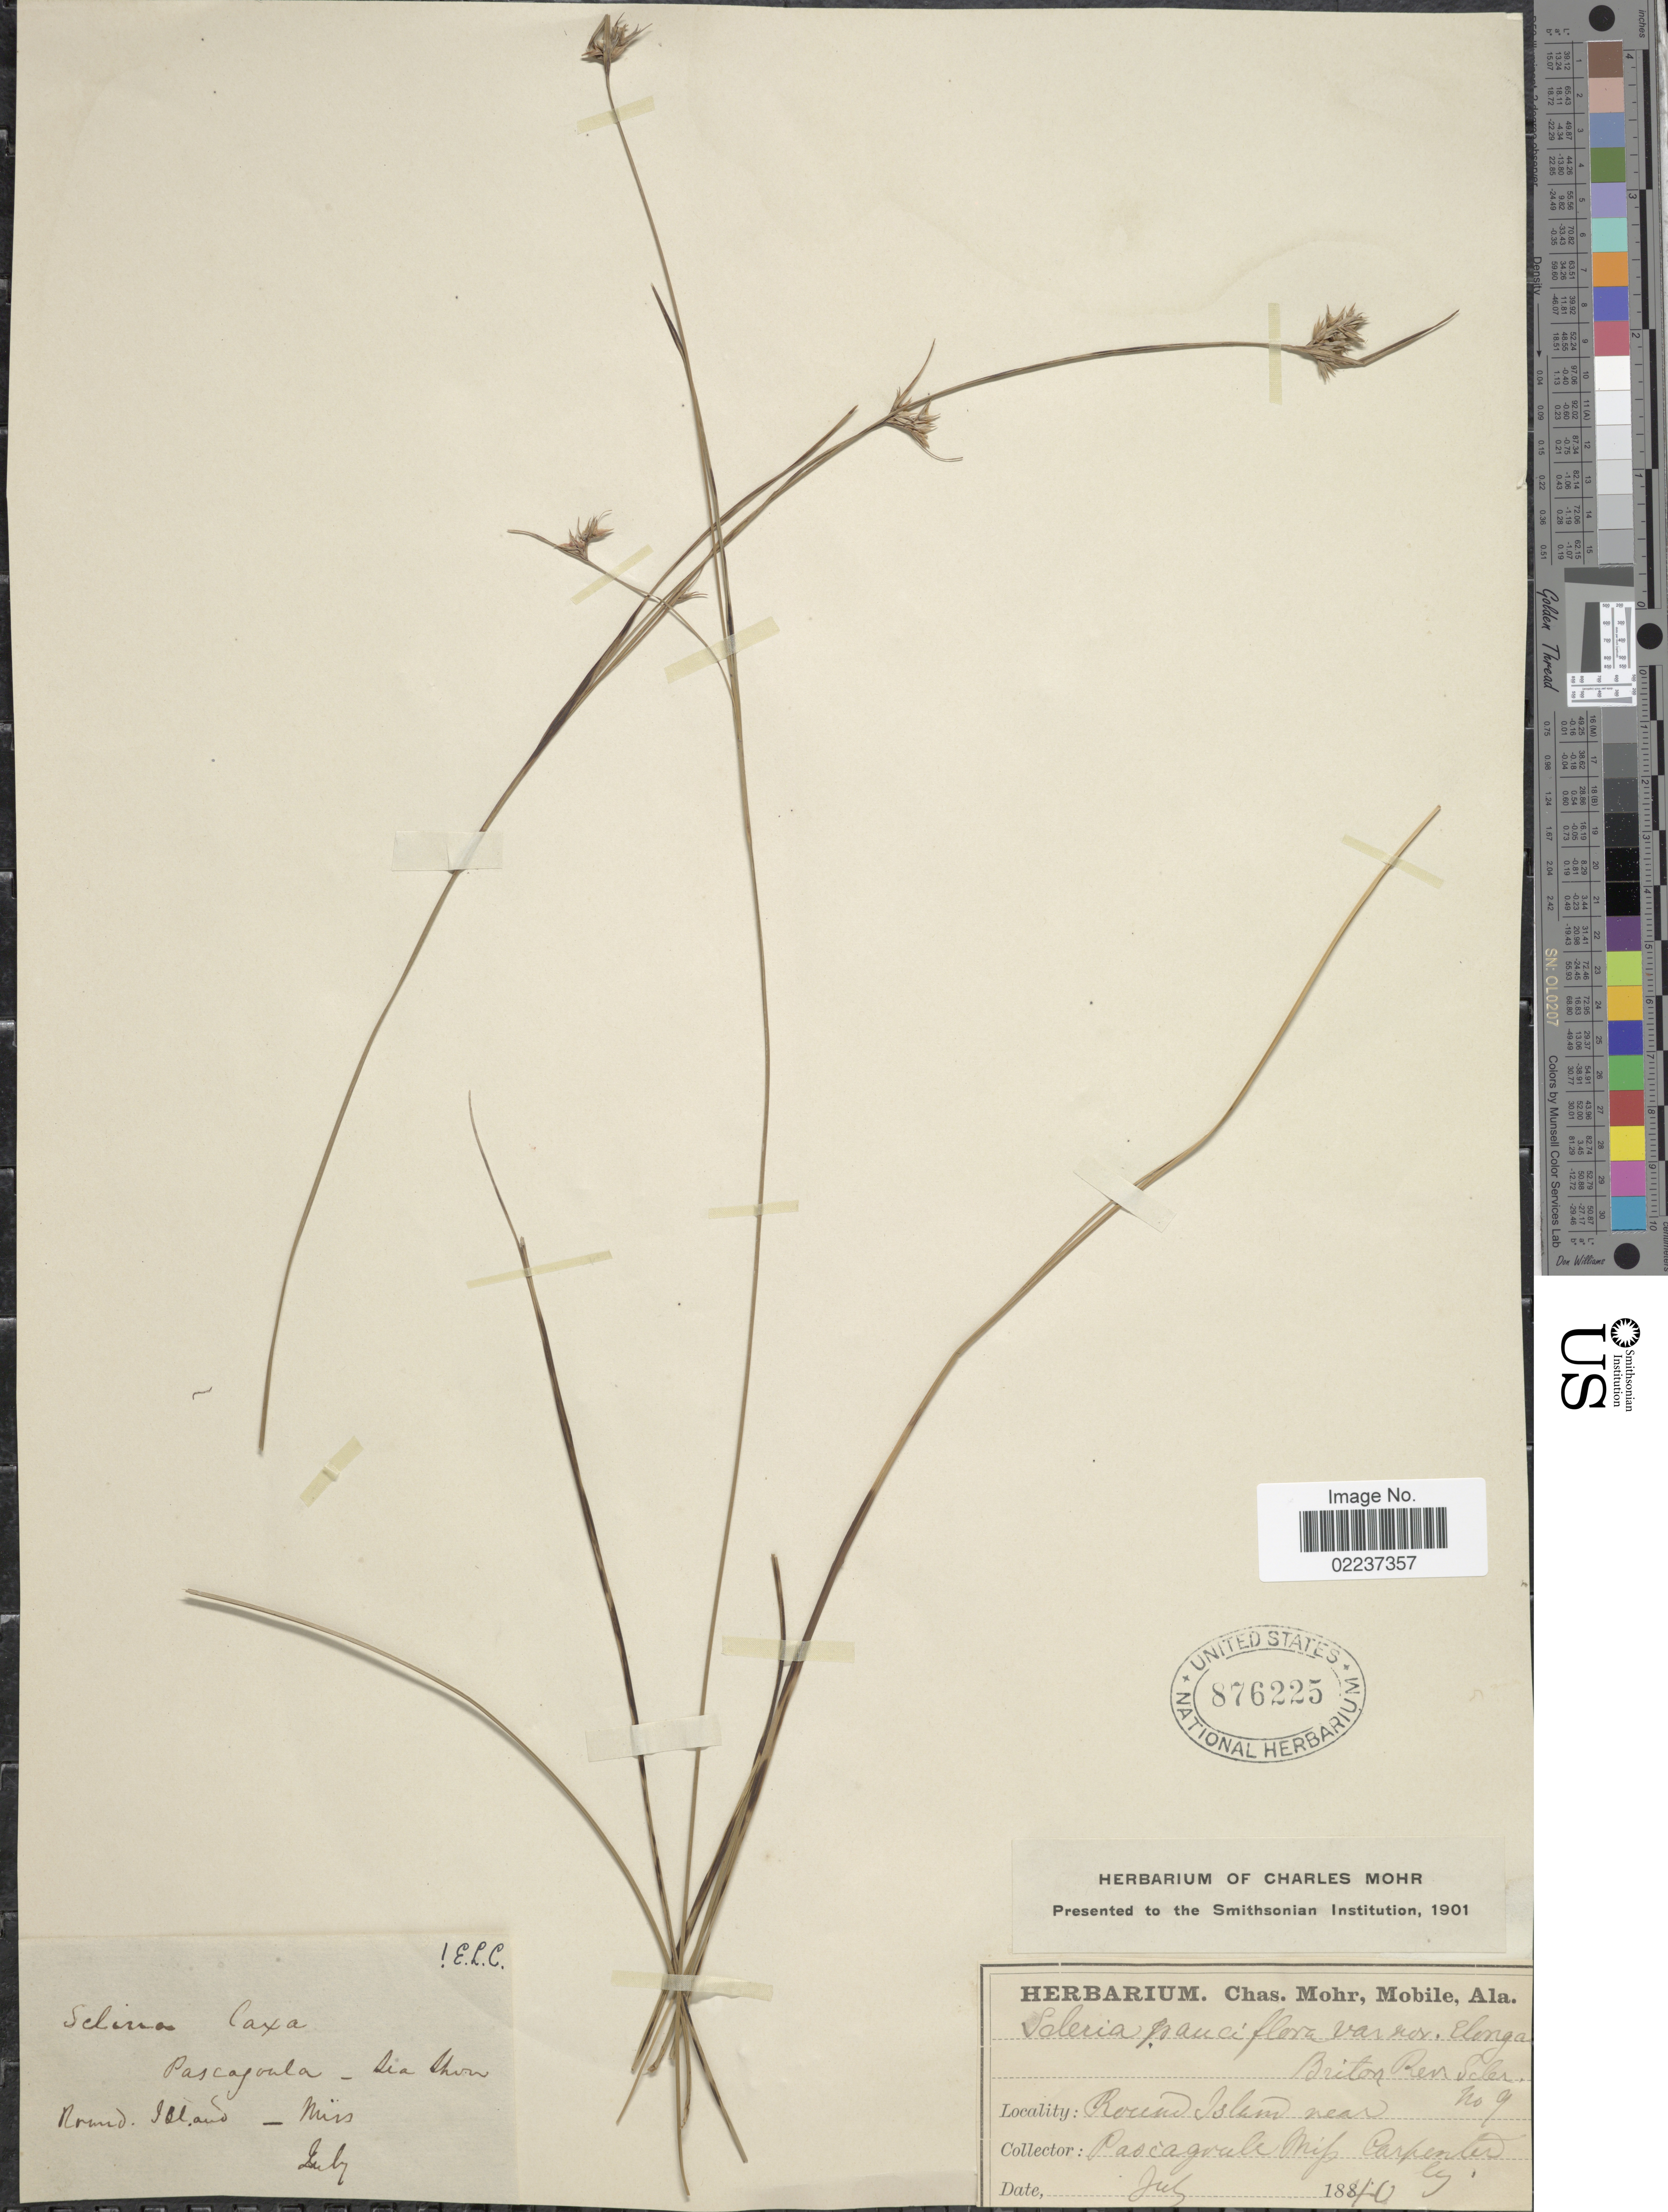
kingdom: Plantae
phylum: Tracheophyta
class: Liliopsida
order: Poales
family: Cyperaceae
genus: Scleria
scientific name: Scleria pauciflora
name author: Muhl. ex Willd.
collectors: -. Carpenter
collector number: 9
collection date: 1840-07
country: United States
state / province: Mississippi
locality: Round Island near Pascagoule Miss.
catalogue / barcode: US 876225